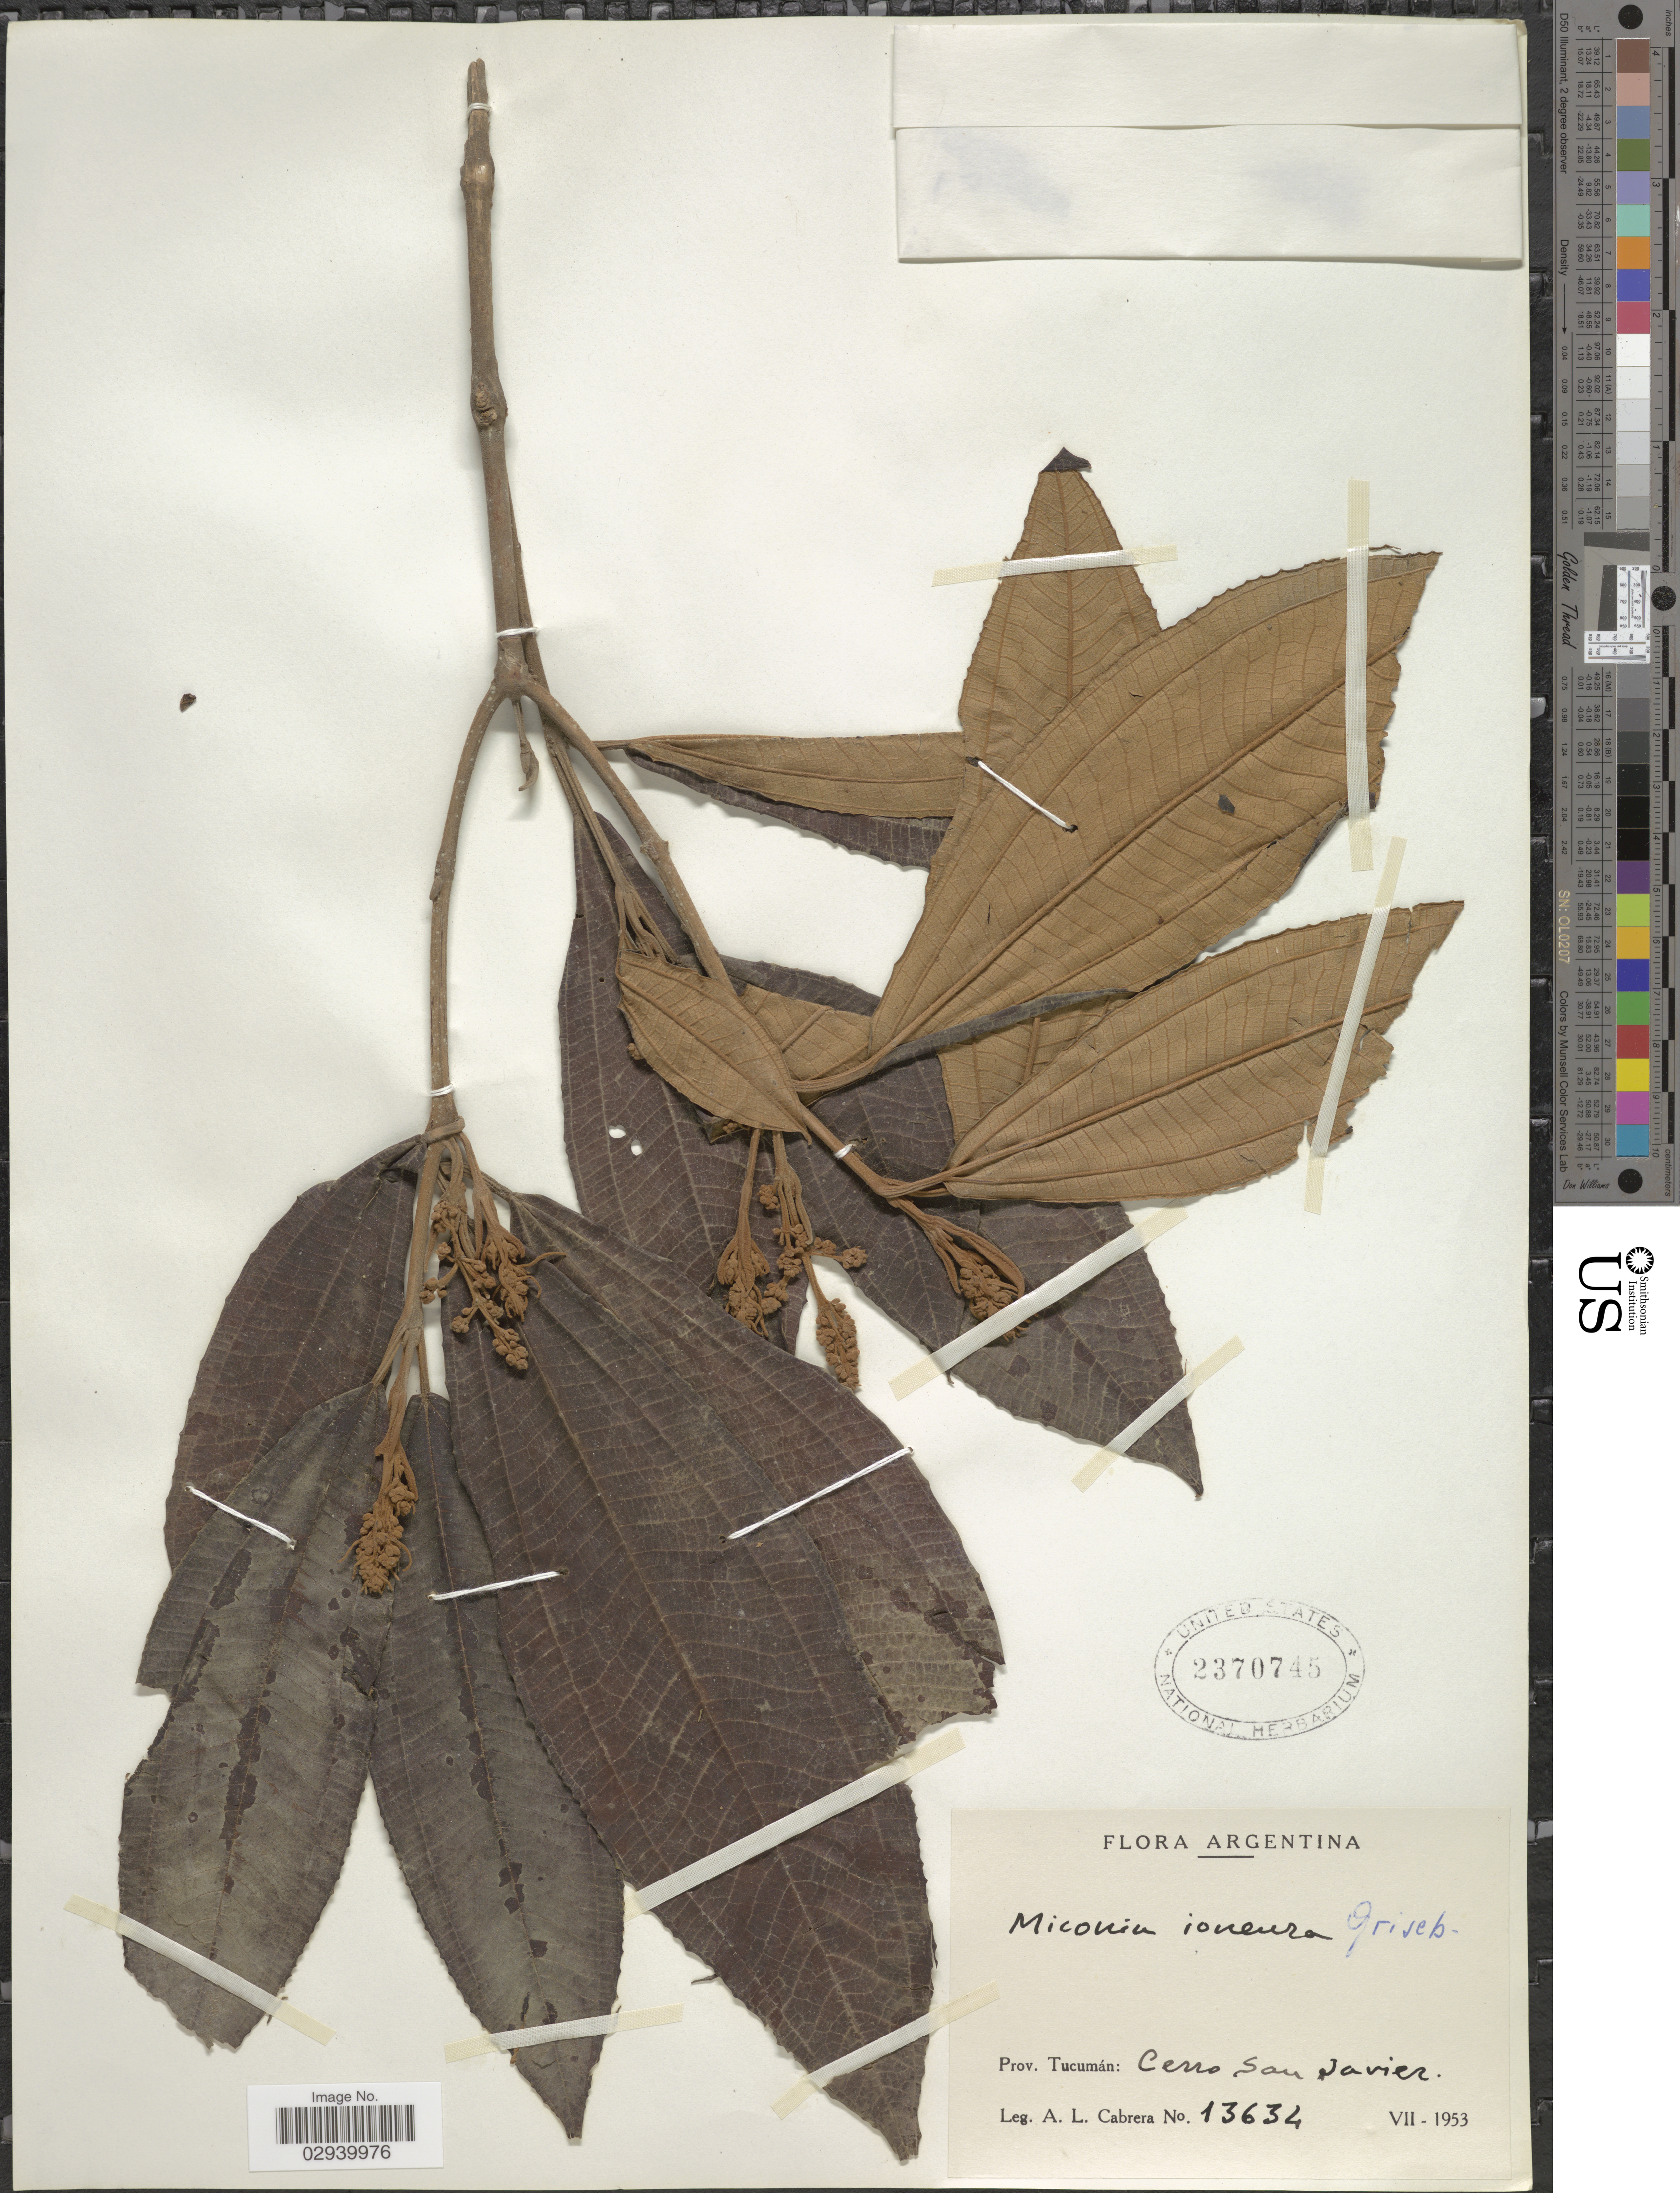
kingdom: Plantae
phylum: Tracheophyta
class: Magnoliopsida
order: Myrtales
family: Melastomataceae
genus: Miconia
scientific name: Miconia ioneura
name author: Griseb.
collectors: A. L. Cabrera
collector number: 13634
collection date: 1953-07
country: Argentina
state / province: Tucuman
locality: Cerro San Javier.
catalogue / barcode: US 2370745